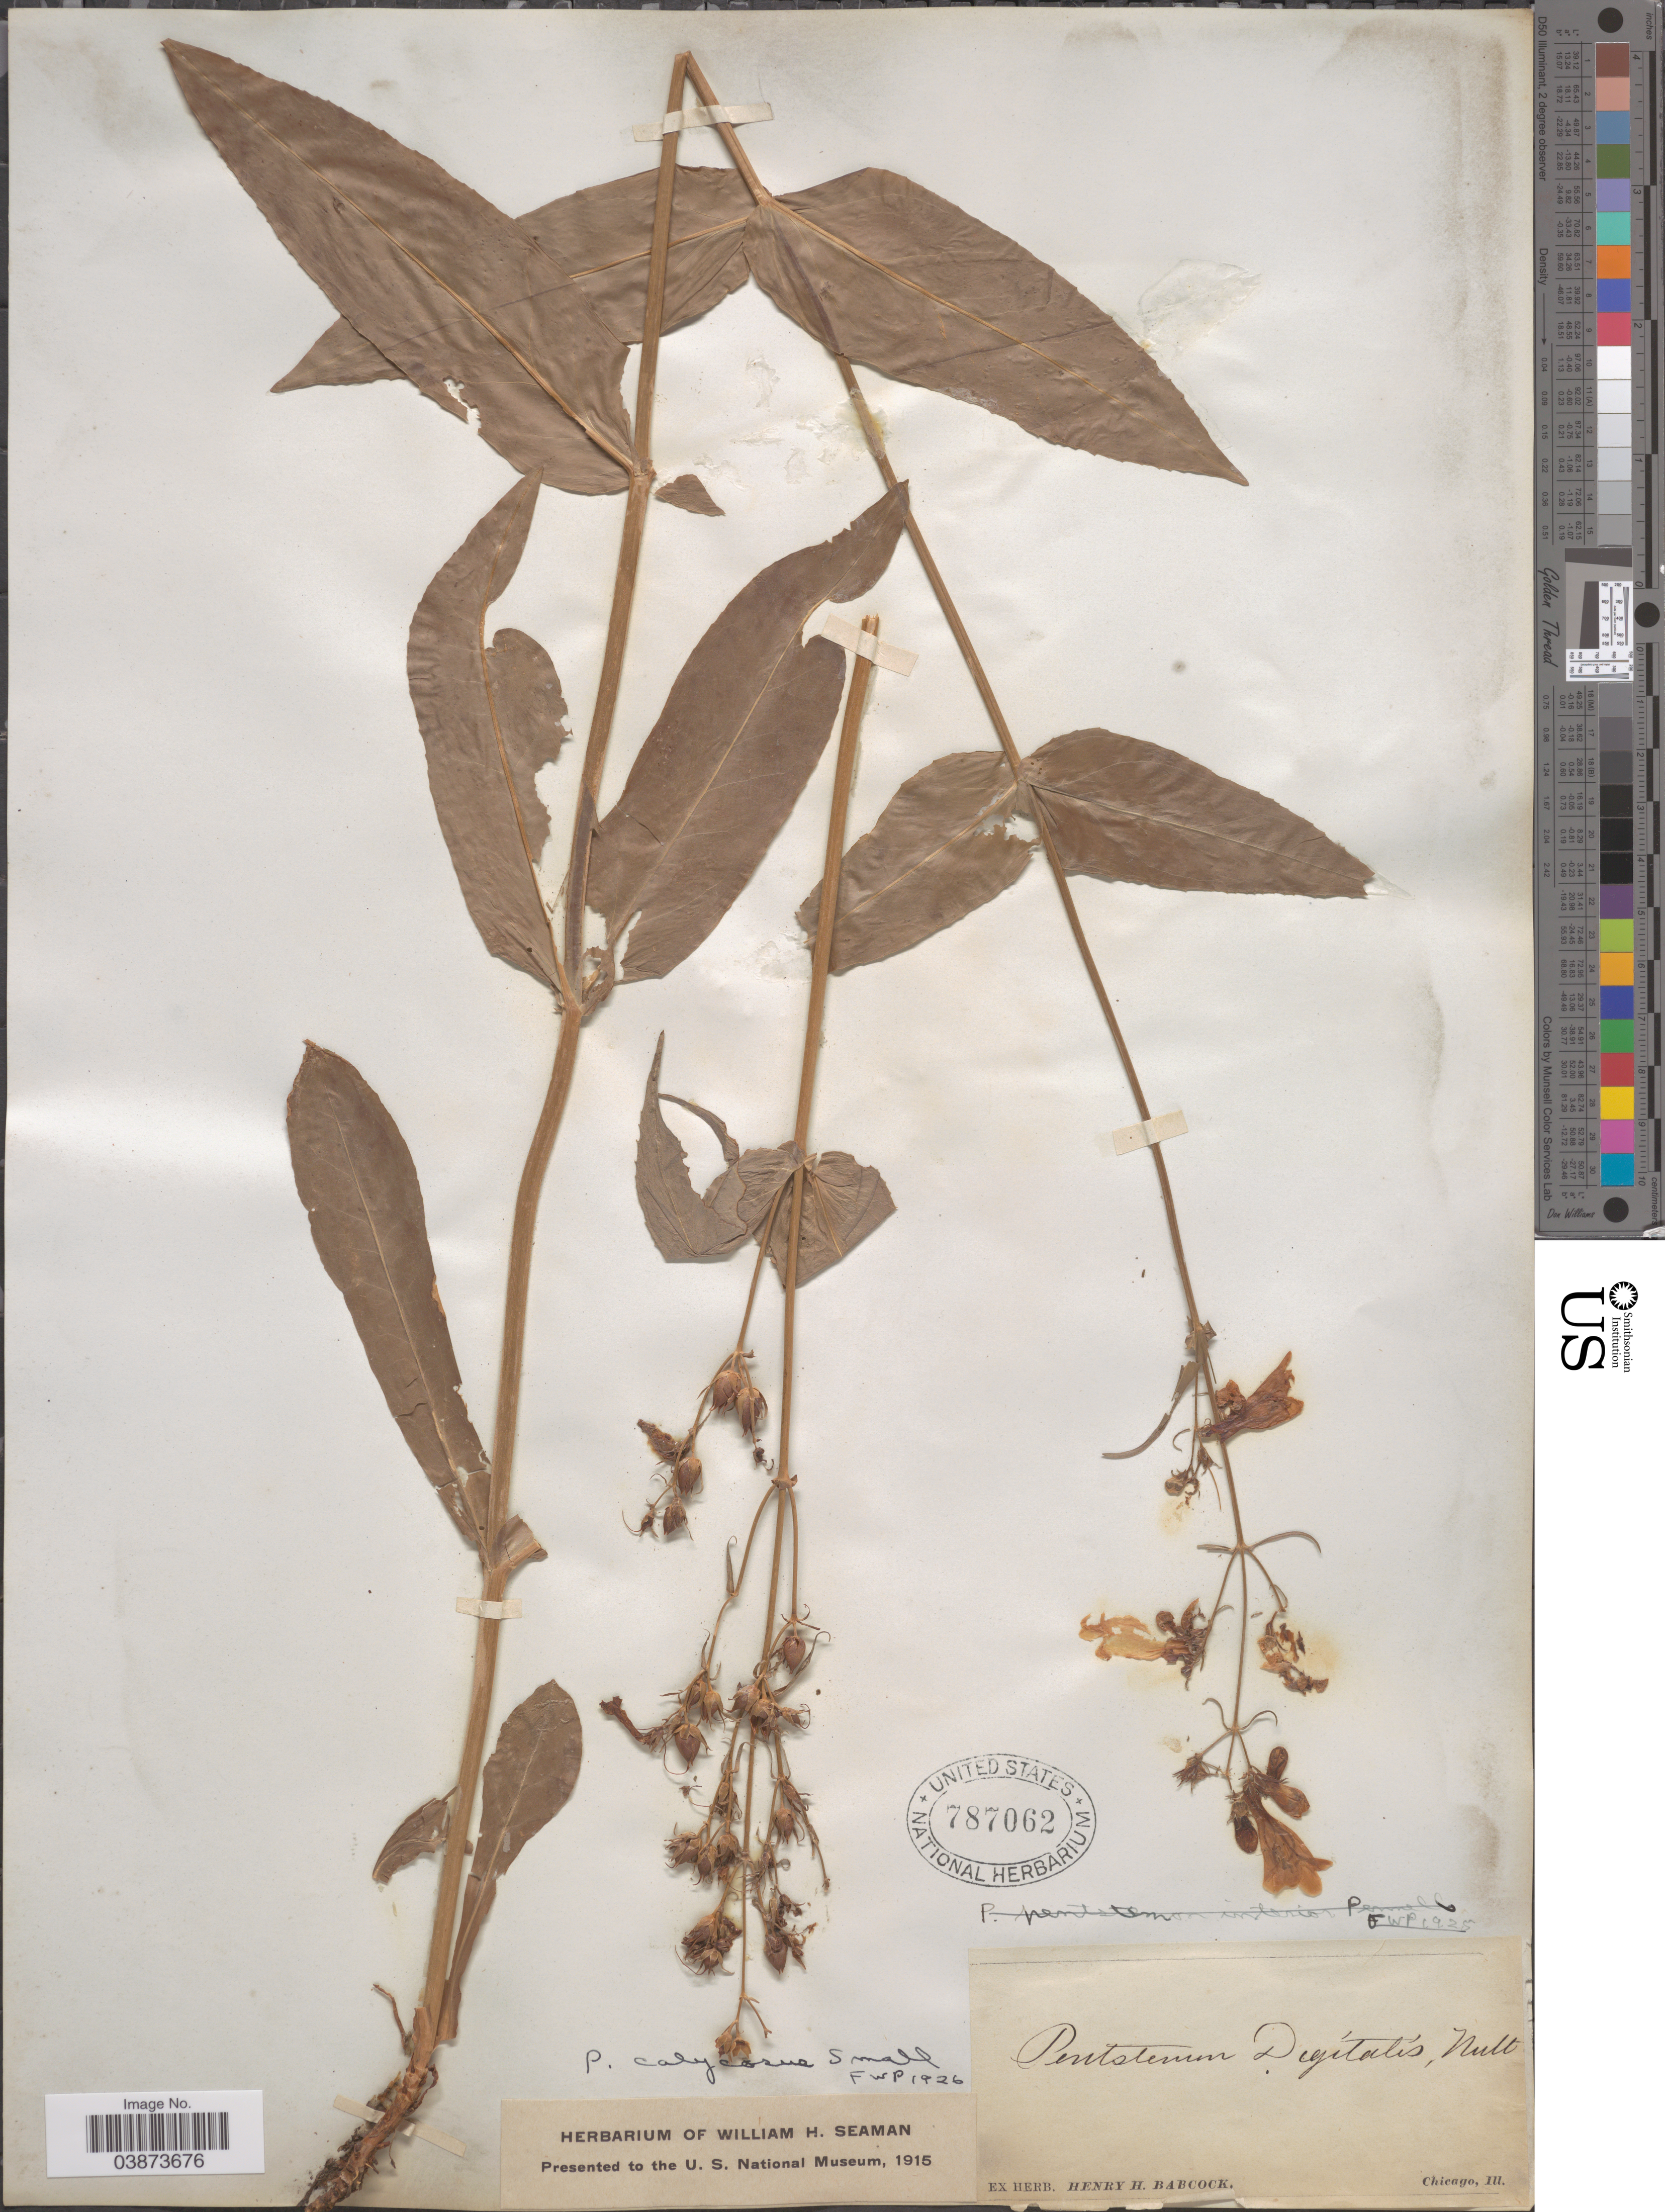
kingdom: Plantae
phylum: Tracheophyta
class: Magnoliopsida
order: Lamiales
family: Plantaginaceae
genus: Penstemon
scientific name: Penstemon calycosus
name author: Small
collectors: ex herb. Henry Homes Babcock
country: United States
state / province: Illinois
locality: Chicago.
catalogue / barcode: US 787062